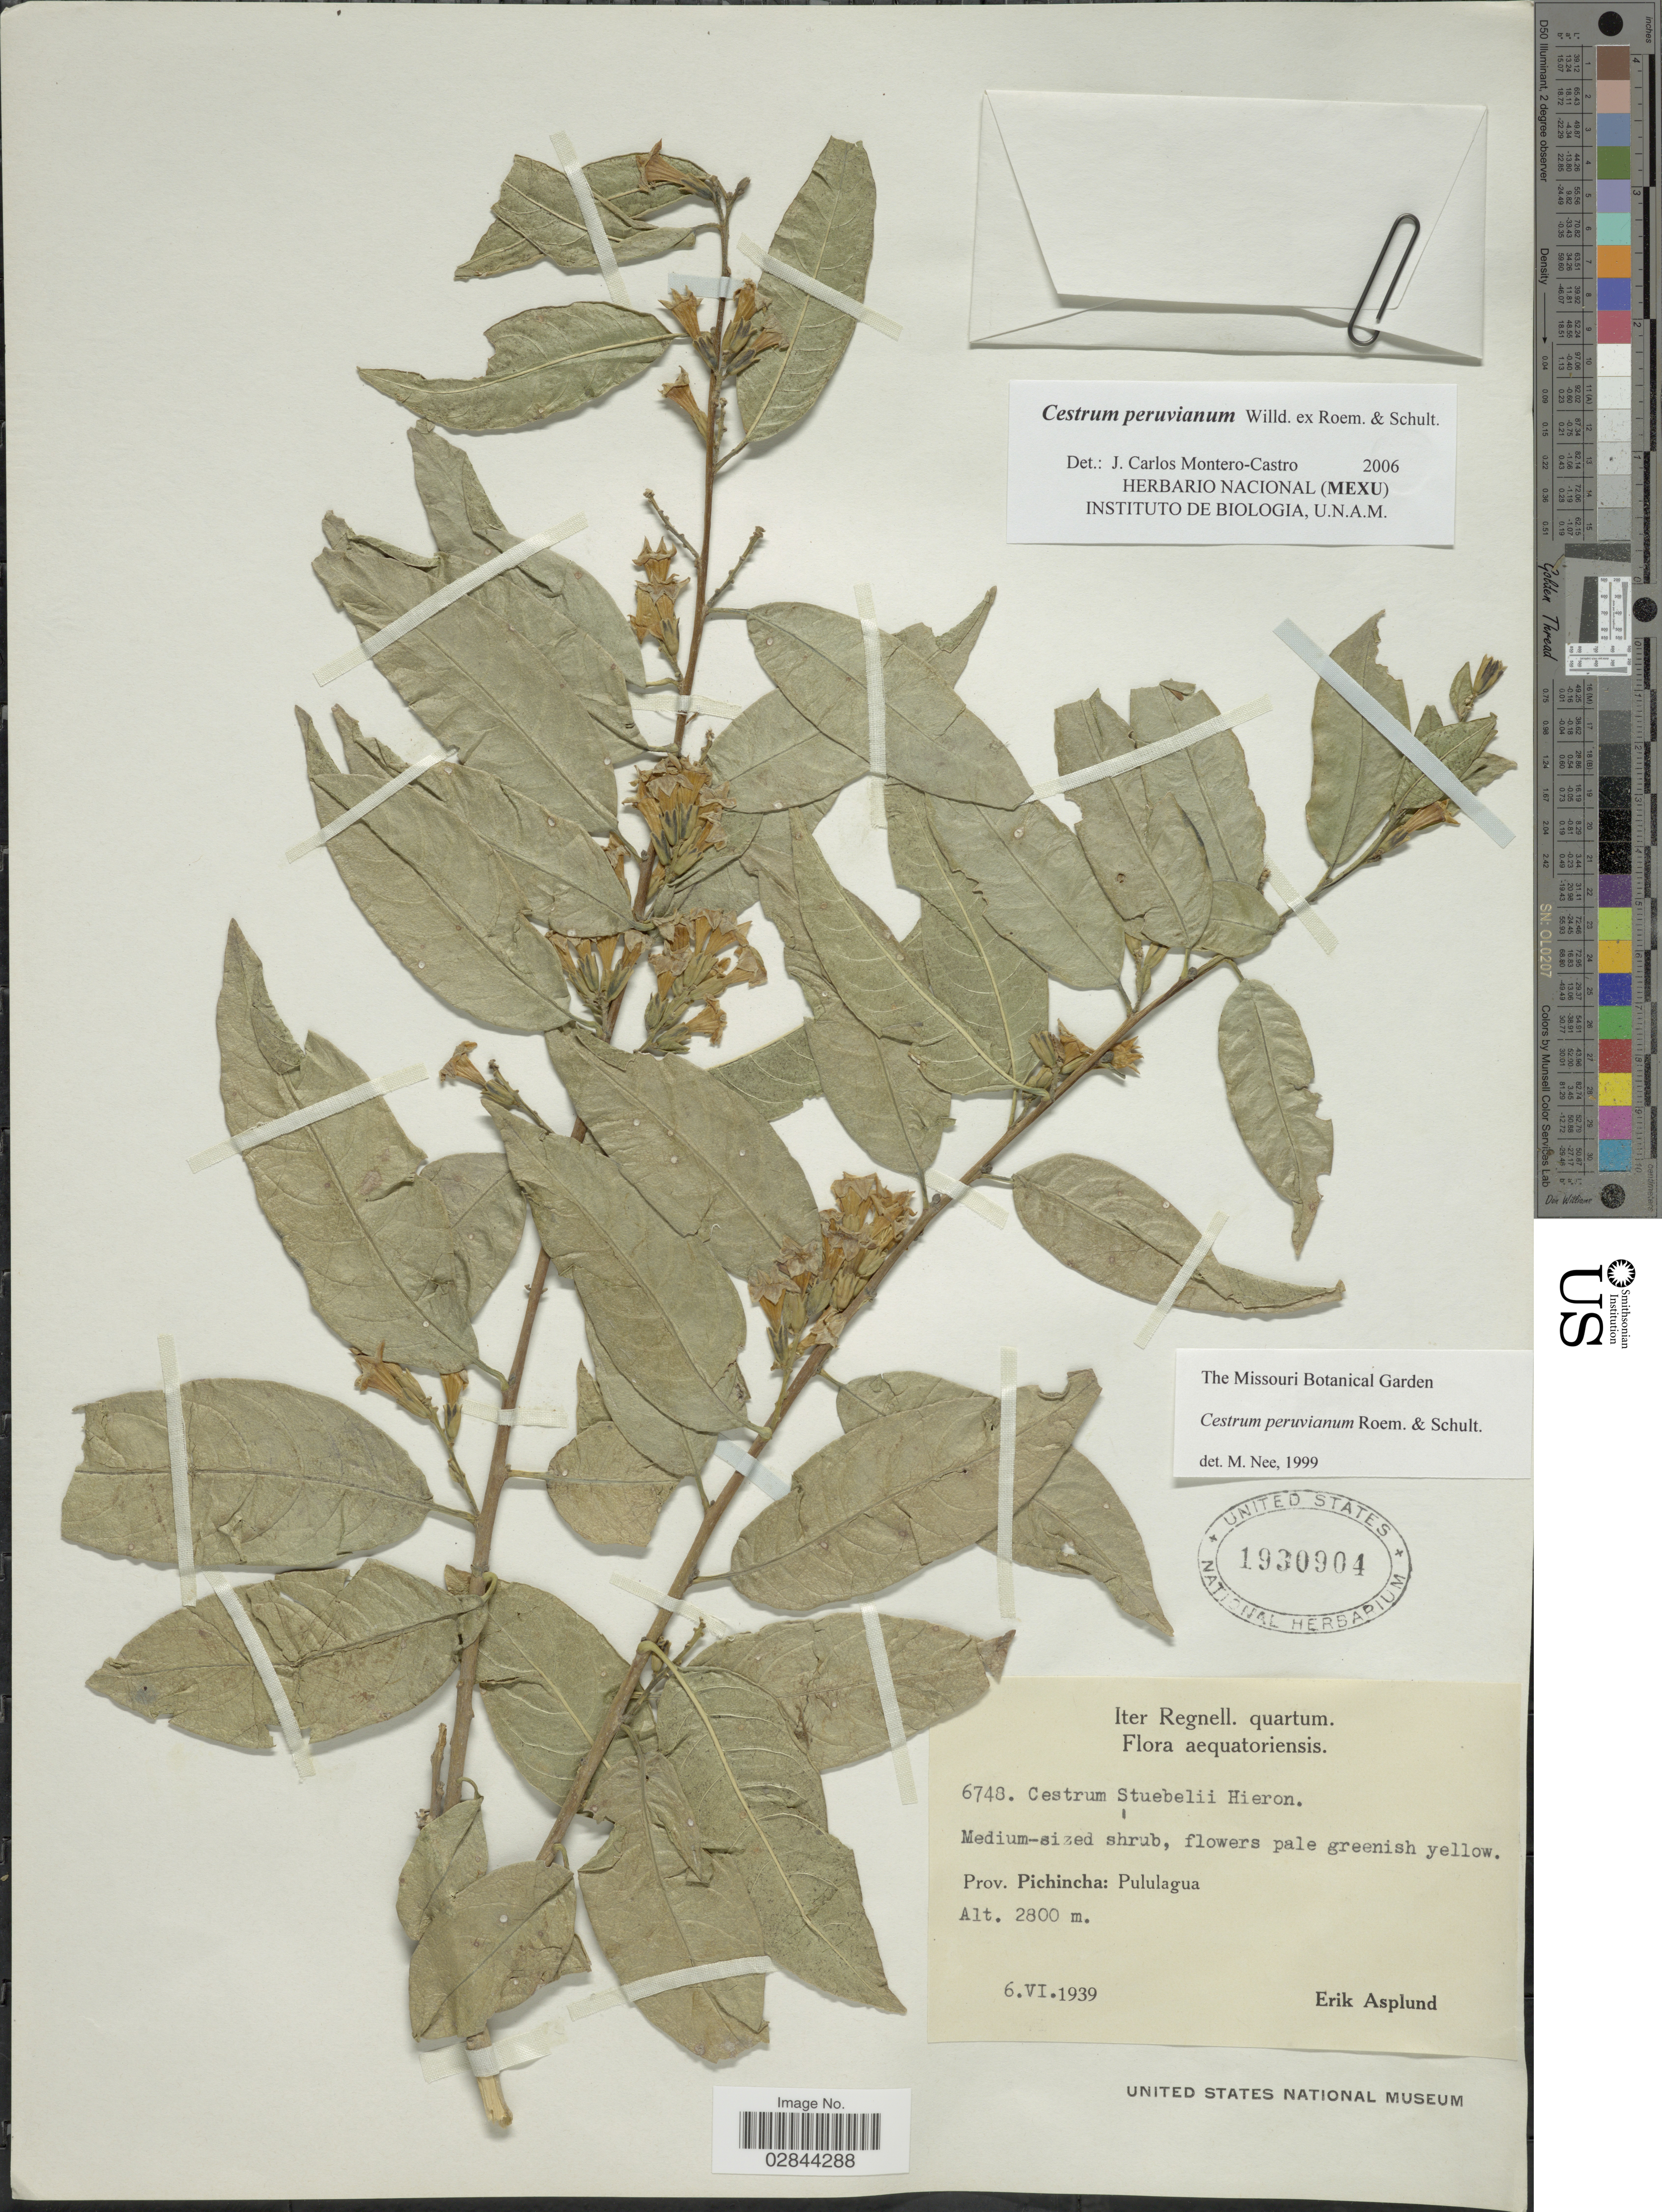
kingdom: Plantae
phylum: Tracheophyta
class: Magnoliopsida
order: Solanales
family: Solanaceae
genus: Cestrum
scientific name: Cestrum affine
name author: Kunth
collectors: E. Asplund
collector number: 6748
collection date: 1939-06-06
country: Ecuador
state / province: Pichincha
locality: Pululagua.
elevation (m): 2800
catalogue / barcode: US 1930904